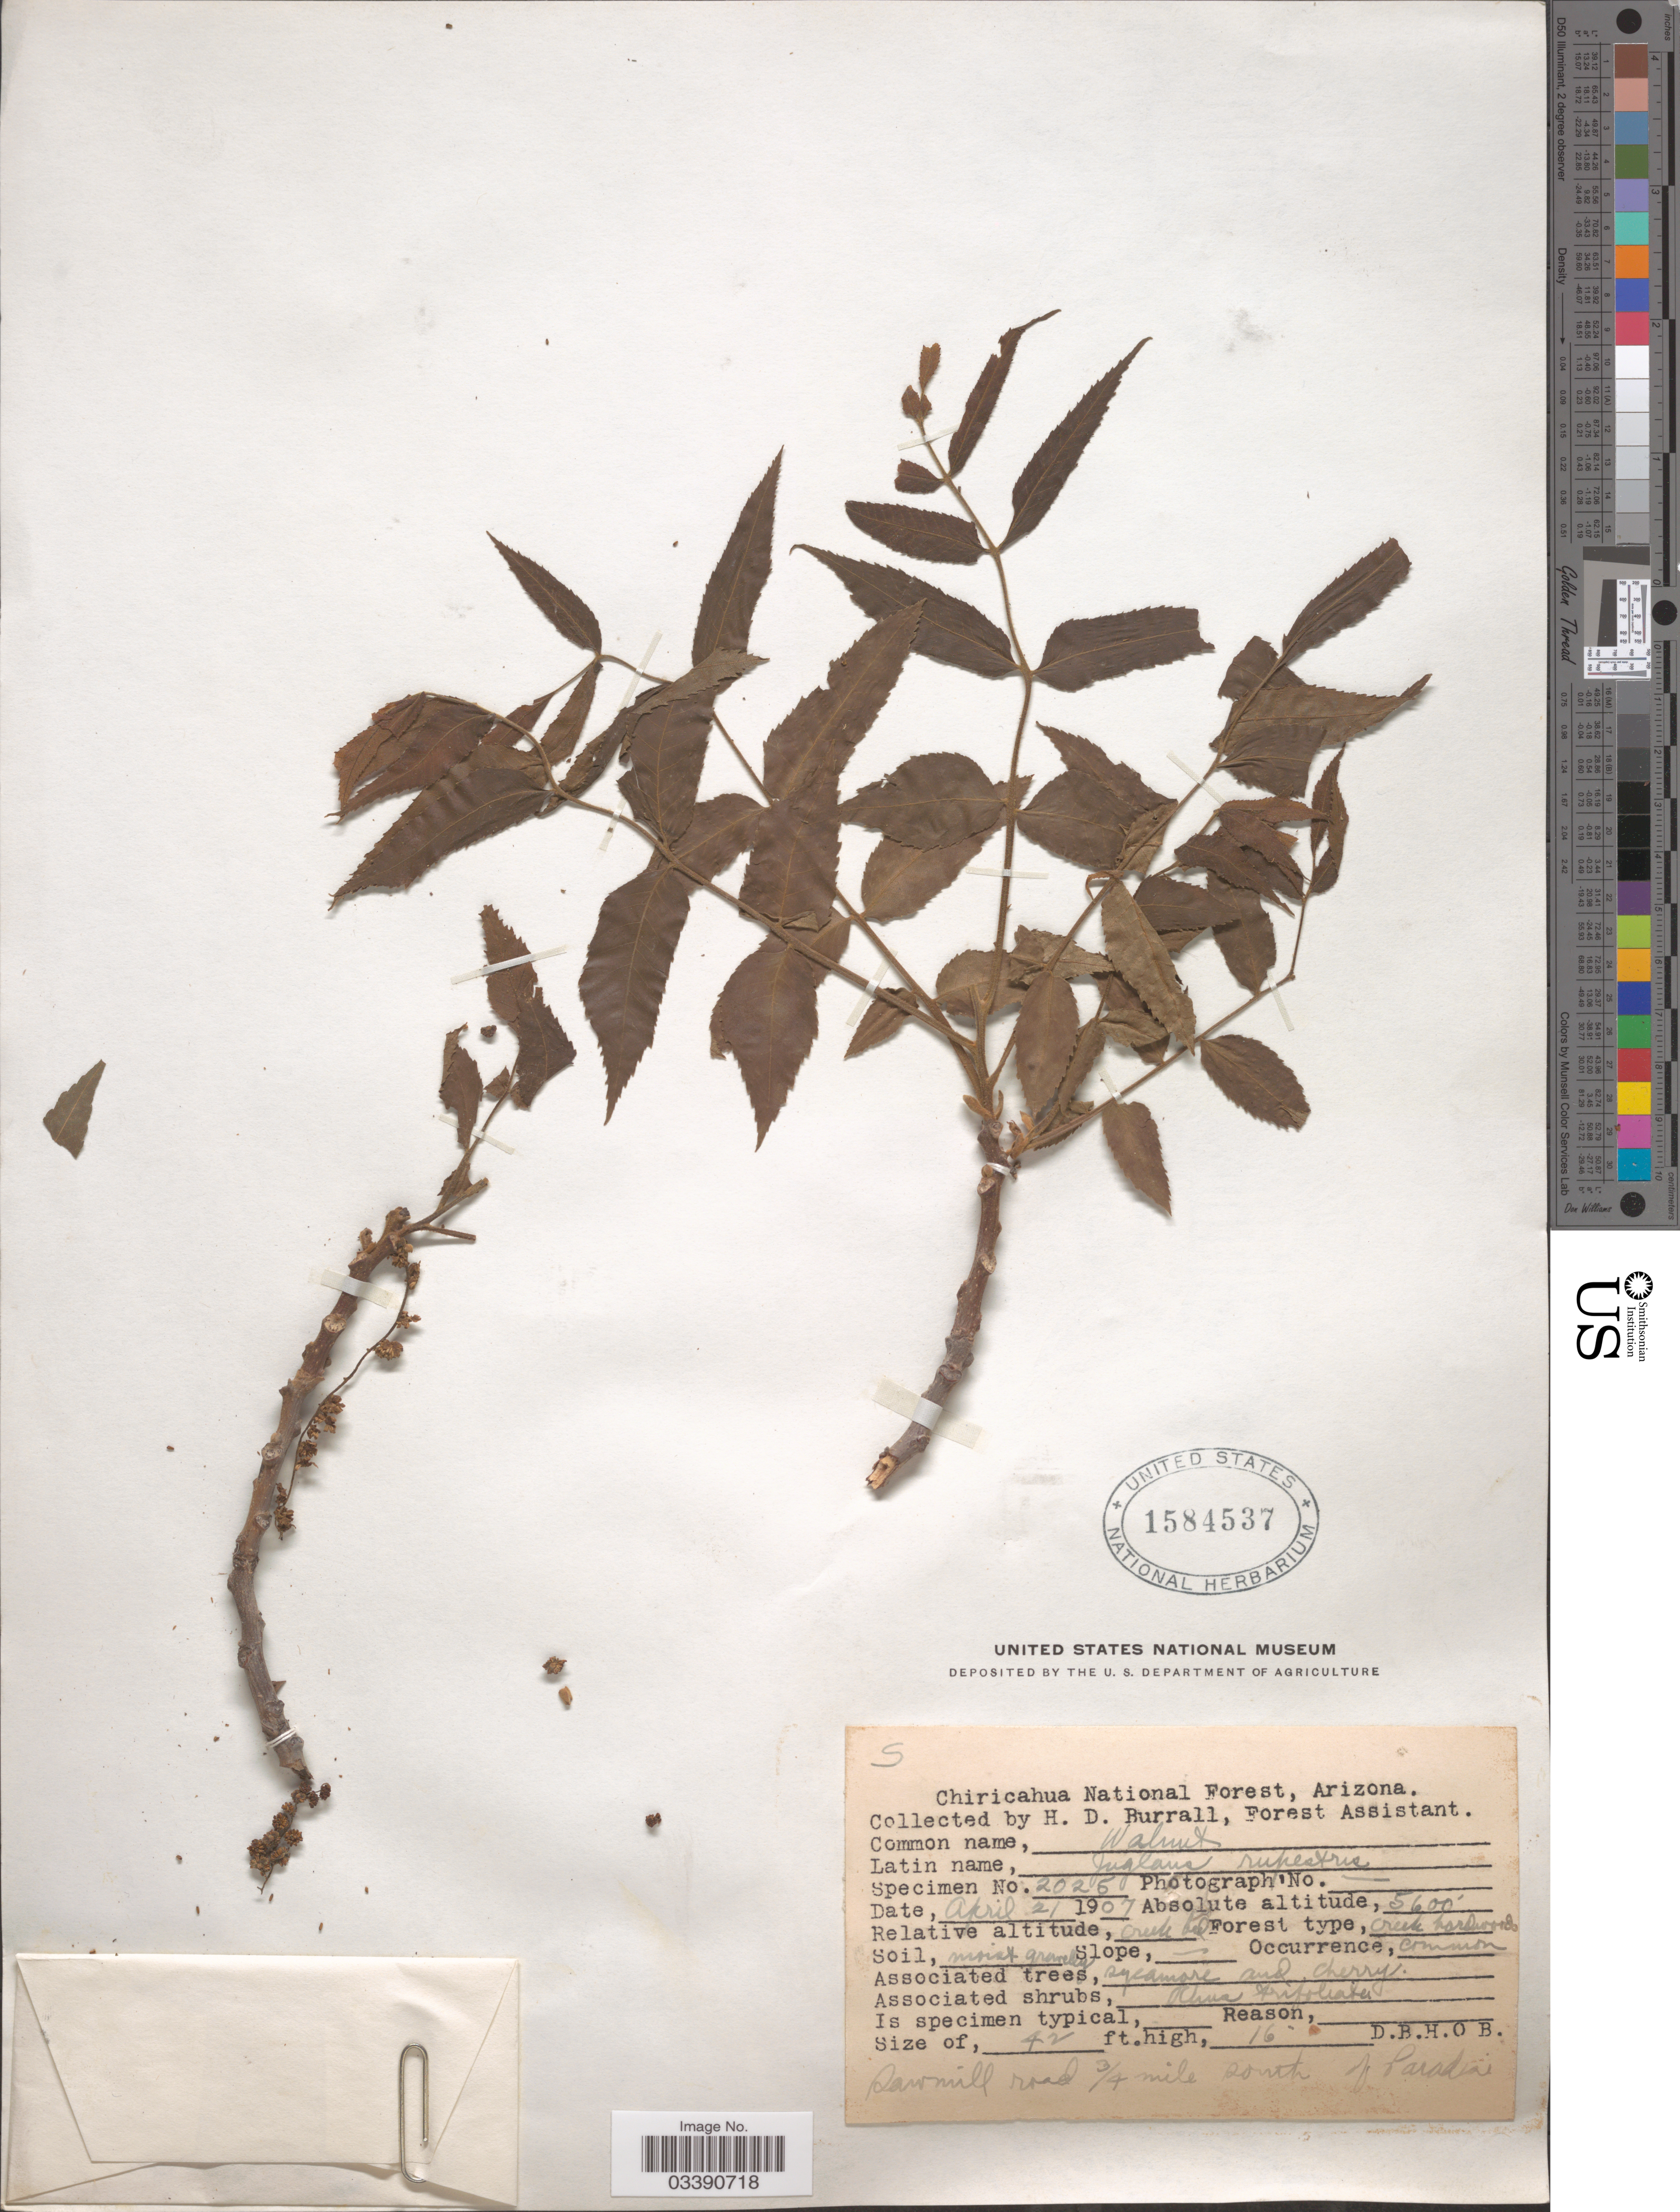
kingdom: Plantae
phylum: Tracheophyta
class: Magnoliopsida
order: Fagales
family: Juglandaceae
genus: Juglans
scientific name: Juglans microcarpa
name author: Berland. in Berland. & Chovell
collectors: H. Burrall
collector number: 2025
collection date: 1907-04-21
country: United States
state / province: Arizona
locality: Chiricahua National Forest. Sawmill road ¾ mile south of Paradise.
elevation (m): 1707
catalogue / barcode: US 1584537